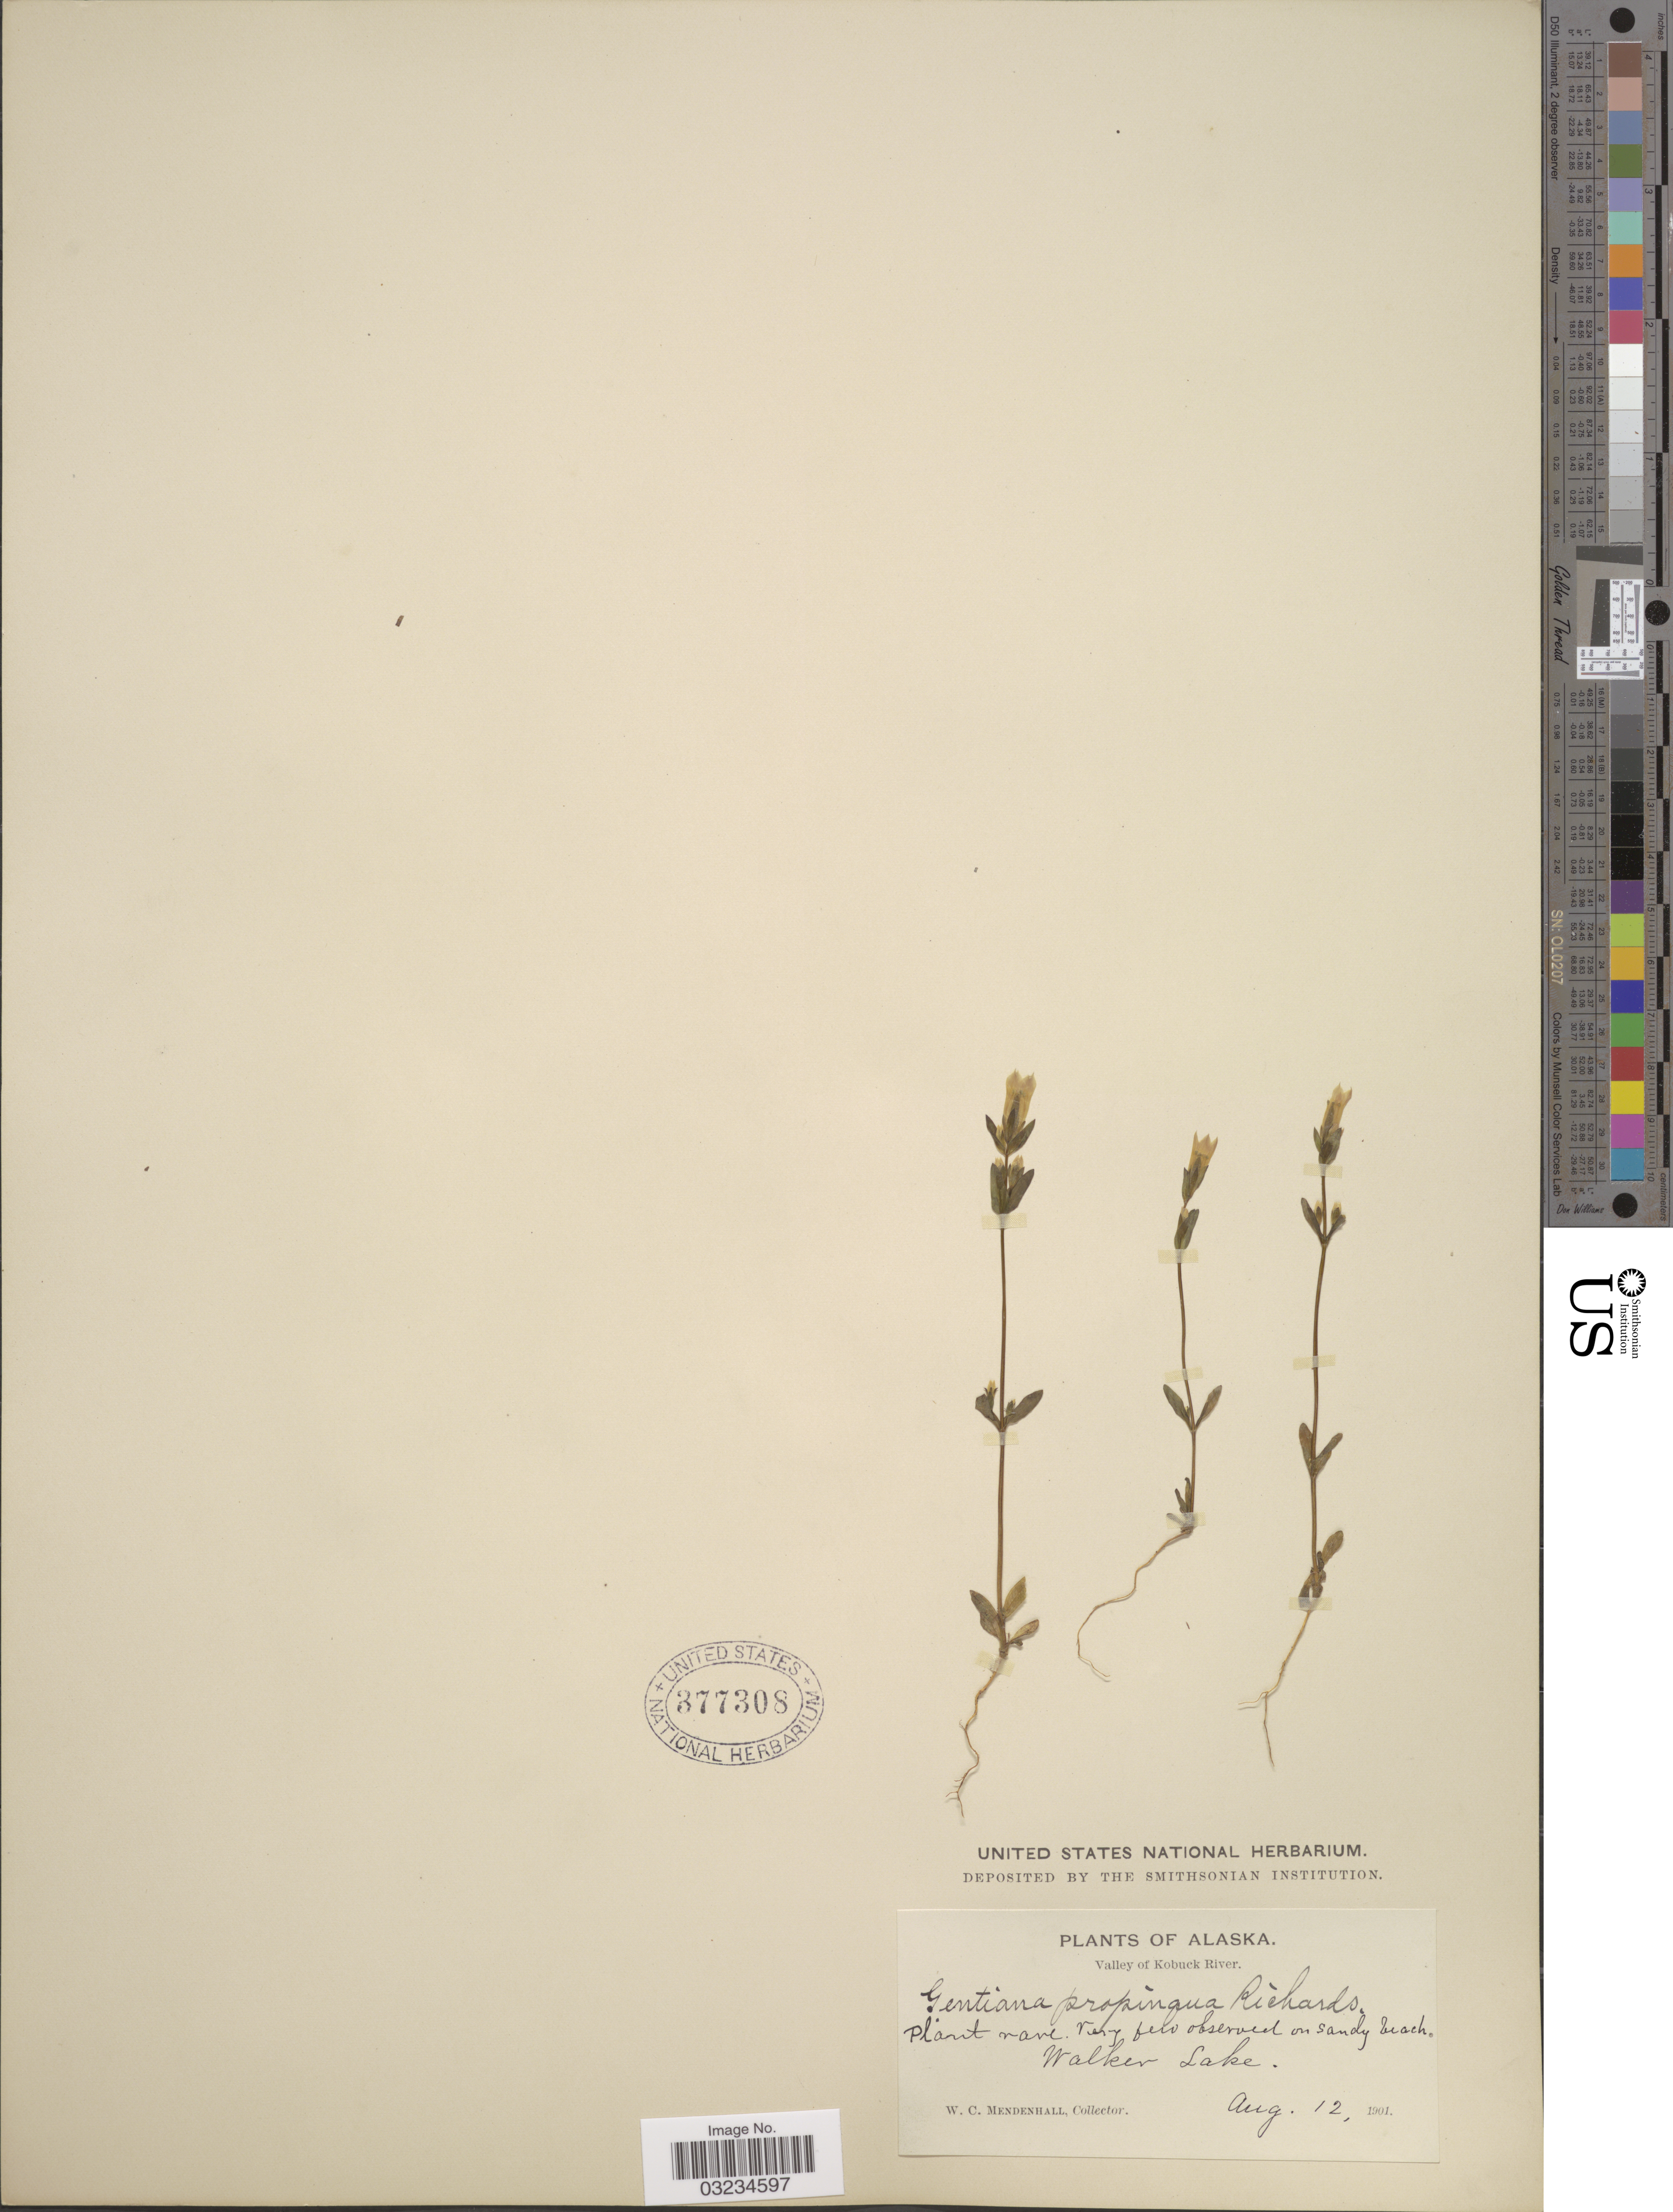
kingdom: Plantae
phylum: Tracheophyta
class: Magnoliopsida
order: Gentianales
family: Gentianaceae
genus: Gentiana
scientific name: Gentiana propinqua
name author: Richards.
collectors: W. Mendenhall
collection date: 1901-08-12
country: United States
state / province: Alaska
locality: Valley of Kobuck River. Walker Lake.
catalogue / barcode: US 377308